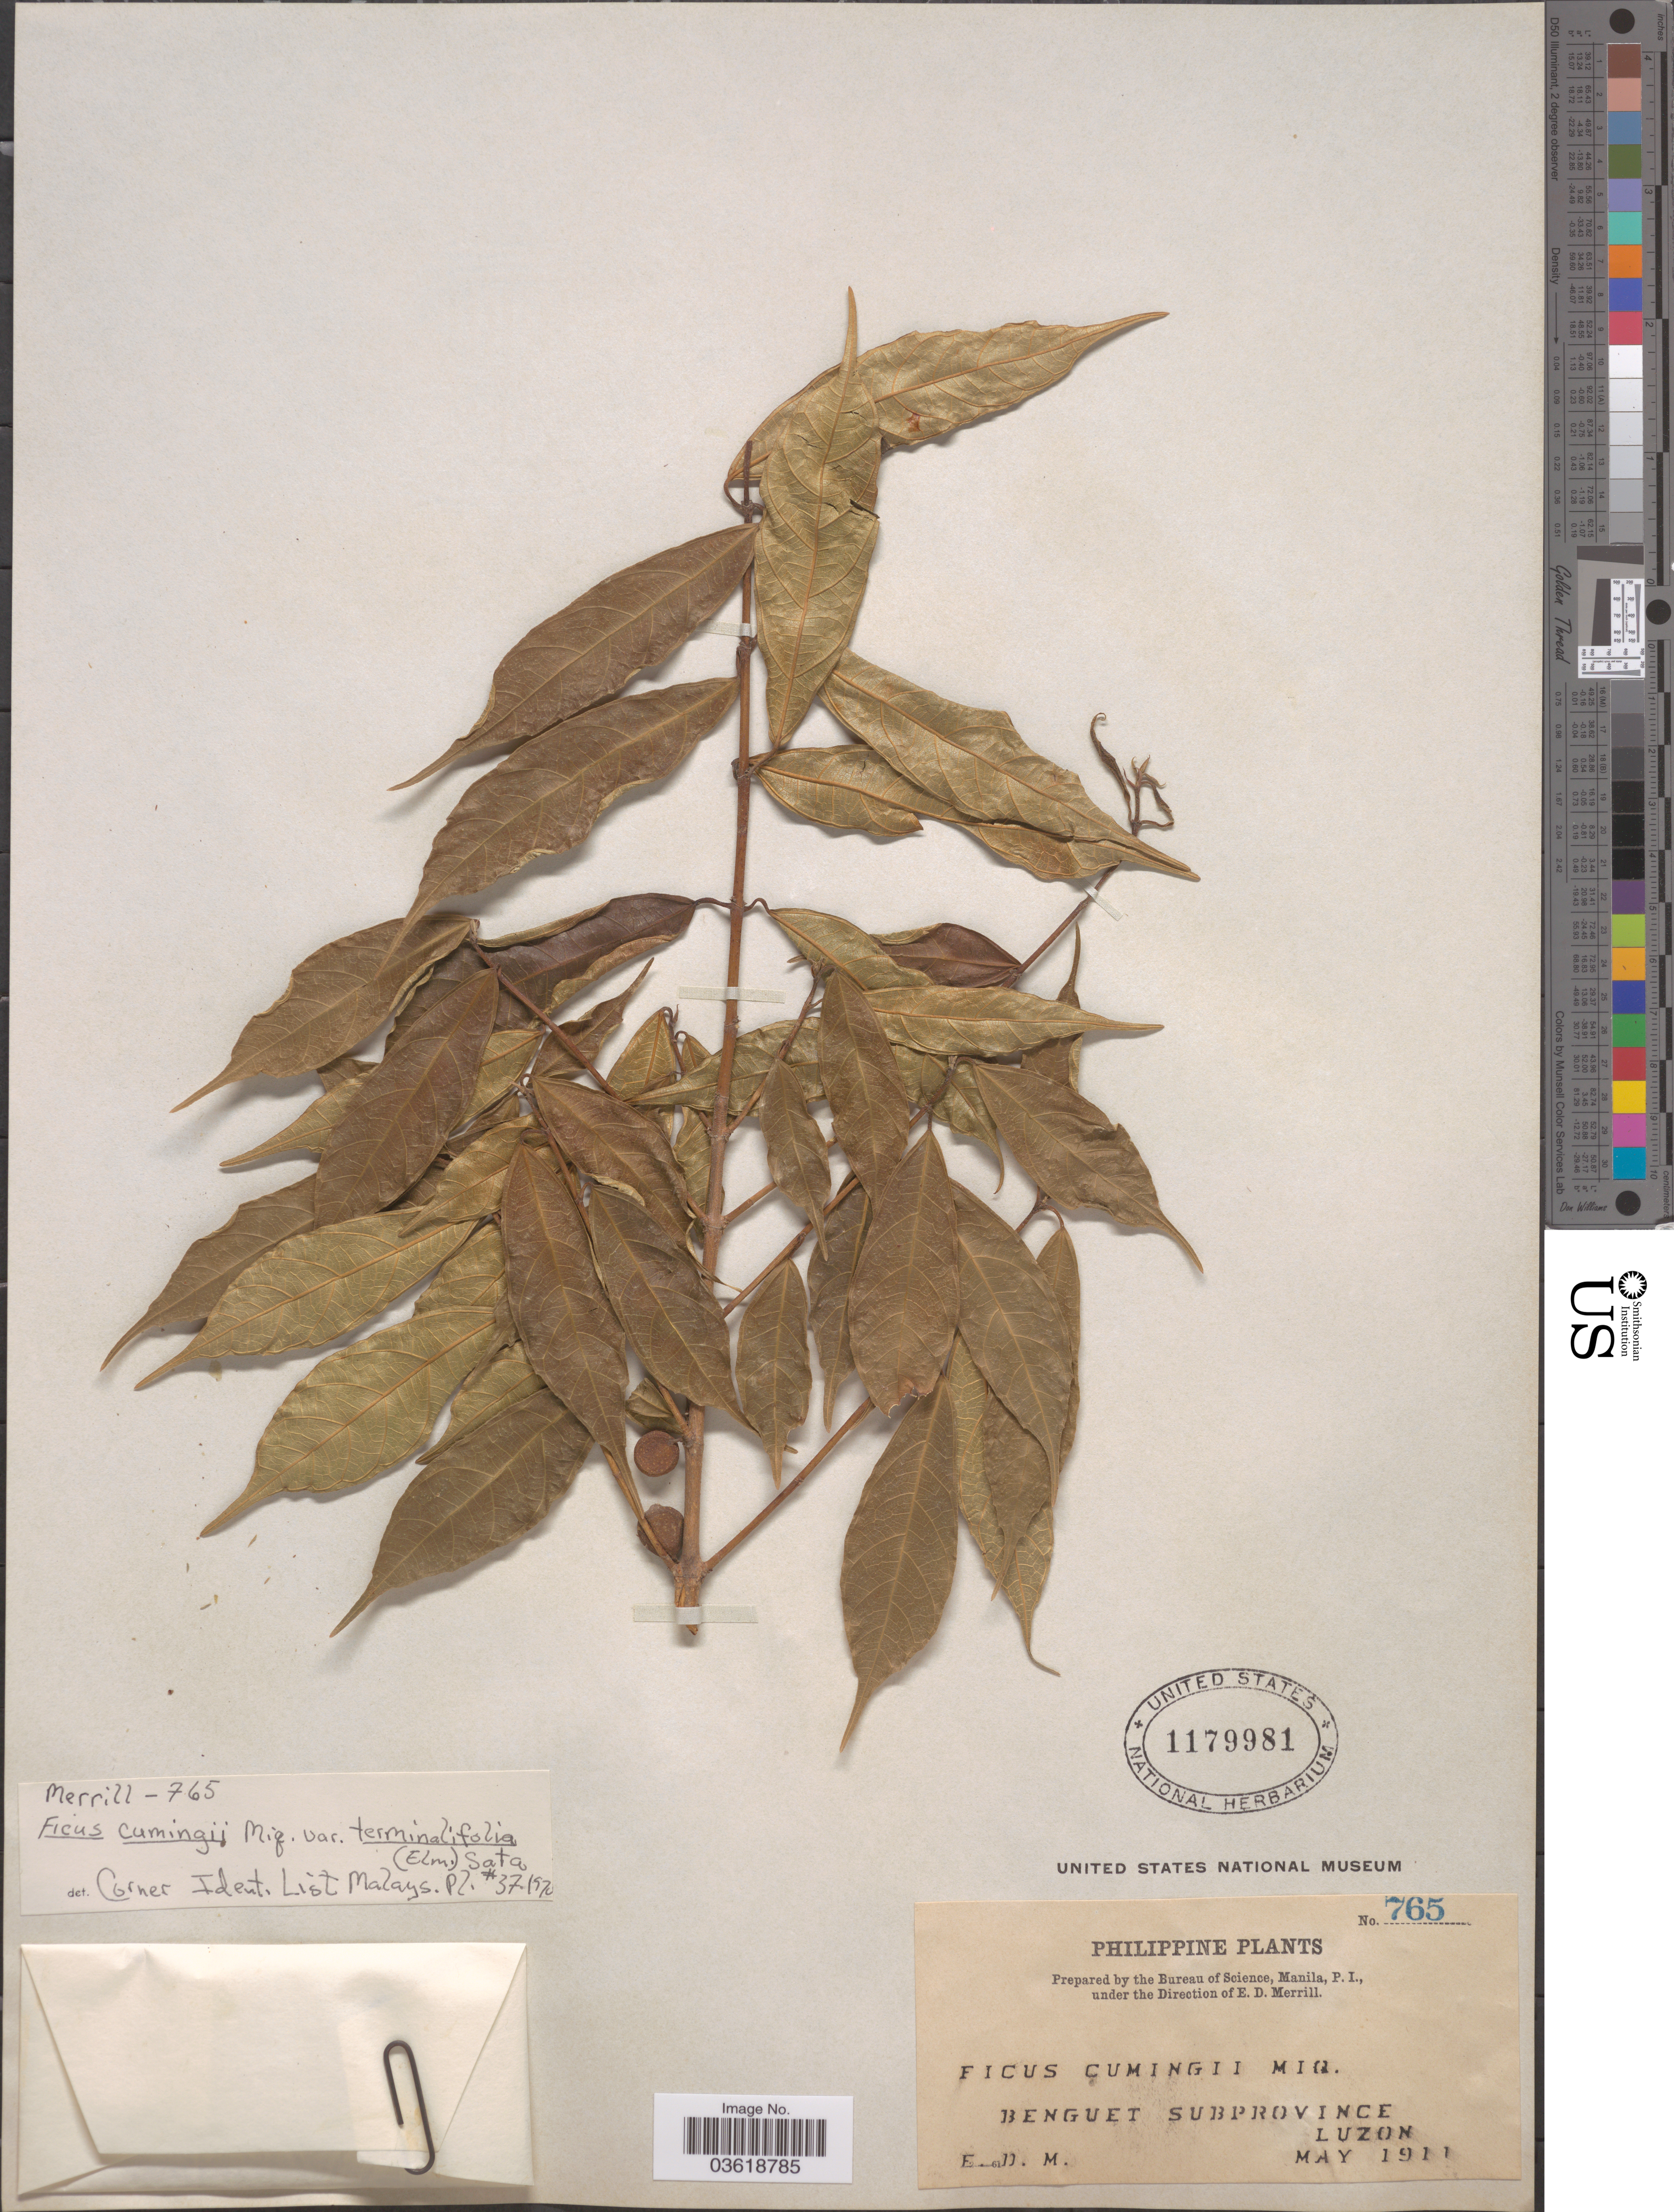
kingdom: Plantae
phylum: Tracheophyta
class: Magnoliopsida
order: Rosales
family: Moraceae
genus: Ficus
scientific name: Ficus cumingii var. terminalifolia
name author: (Elmer) Sata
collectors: E. D. Merrill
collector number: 765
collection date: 1911-05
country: Philippines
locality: Benguet Subprovince. Luzon.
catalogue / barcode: US 1179981